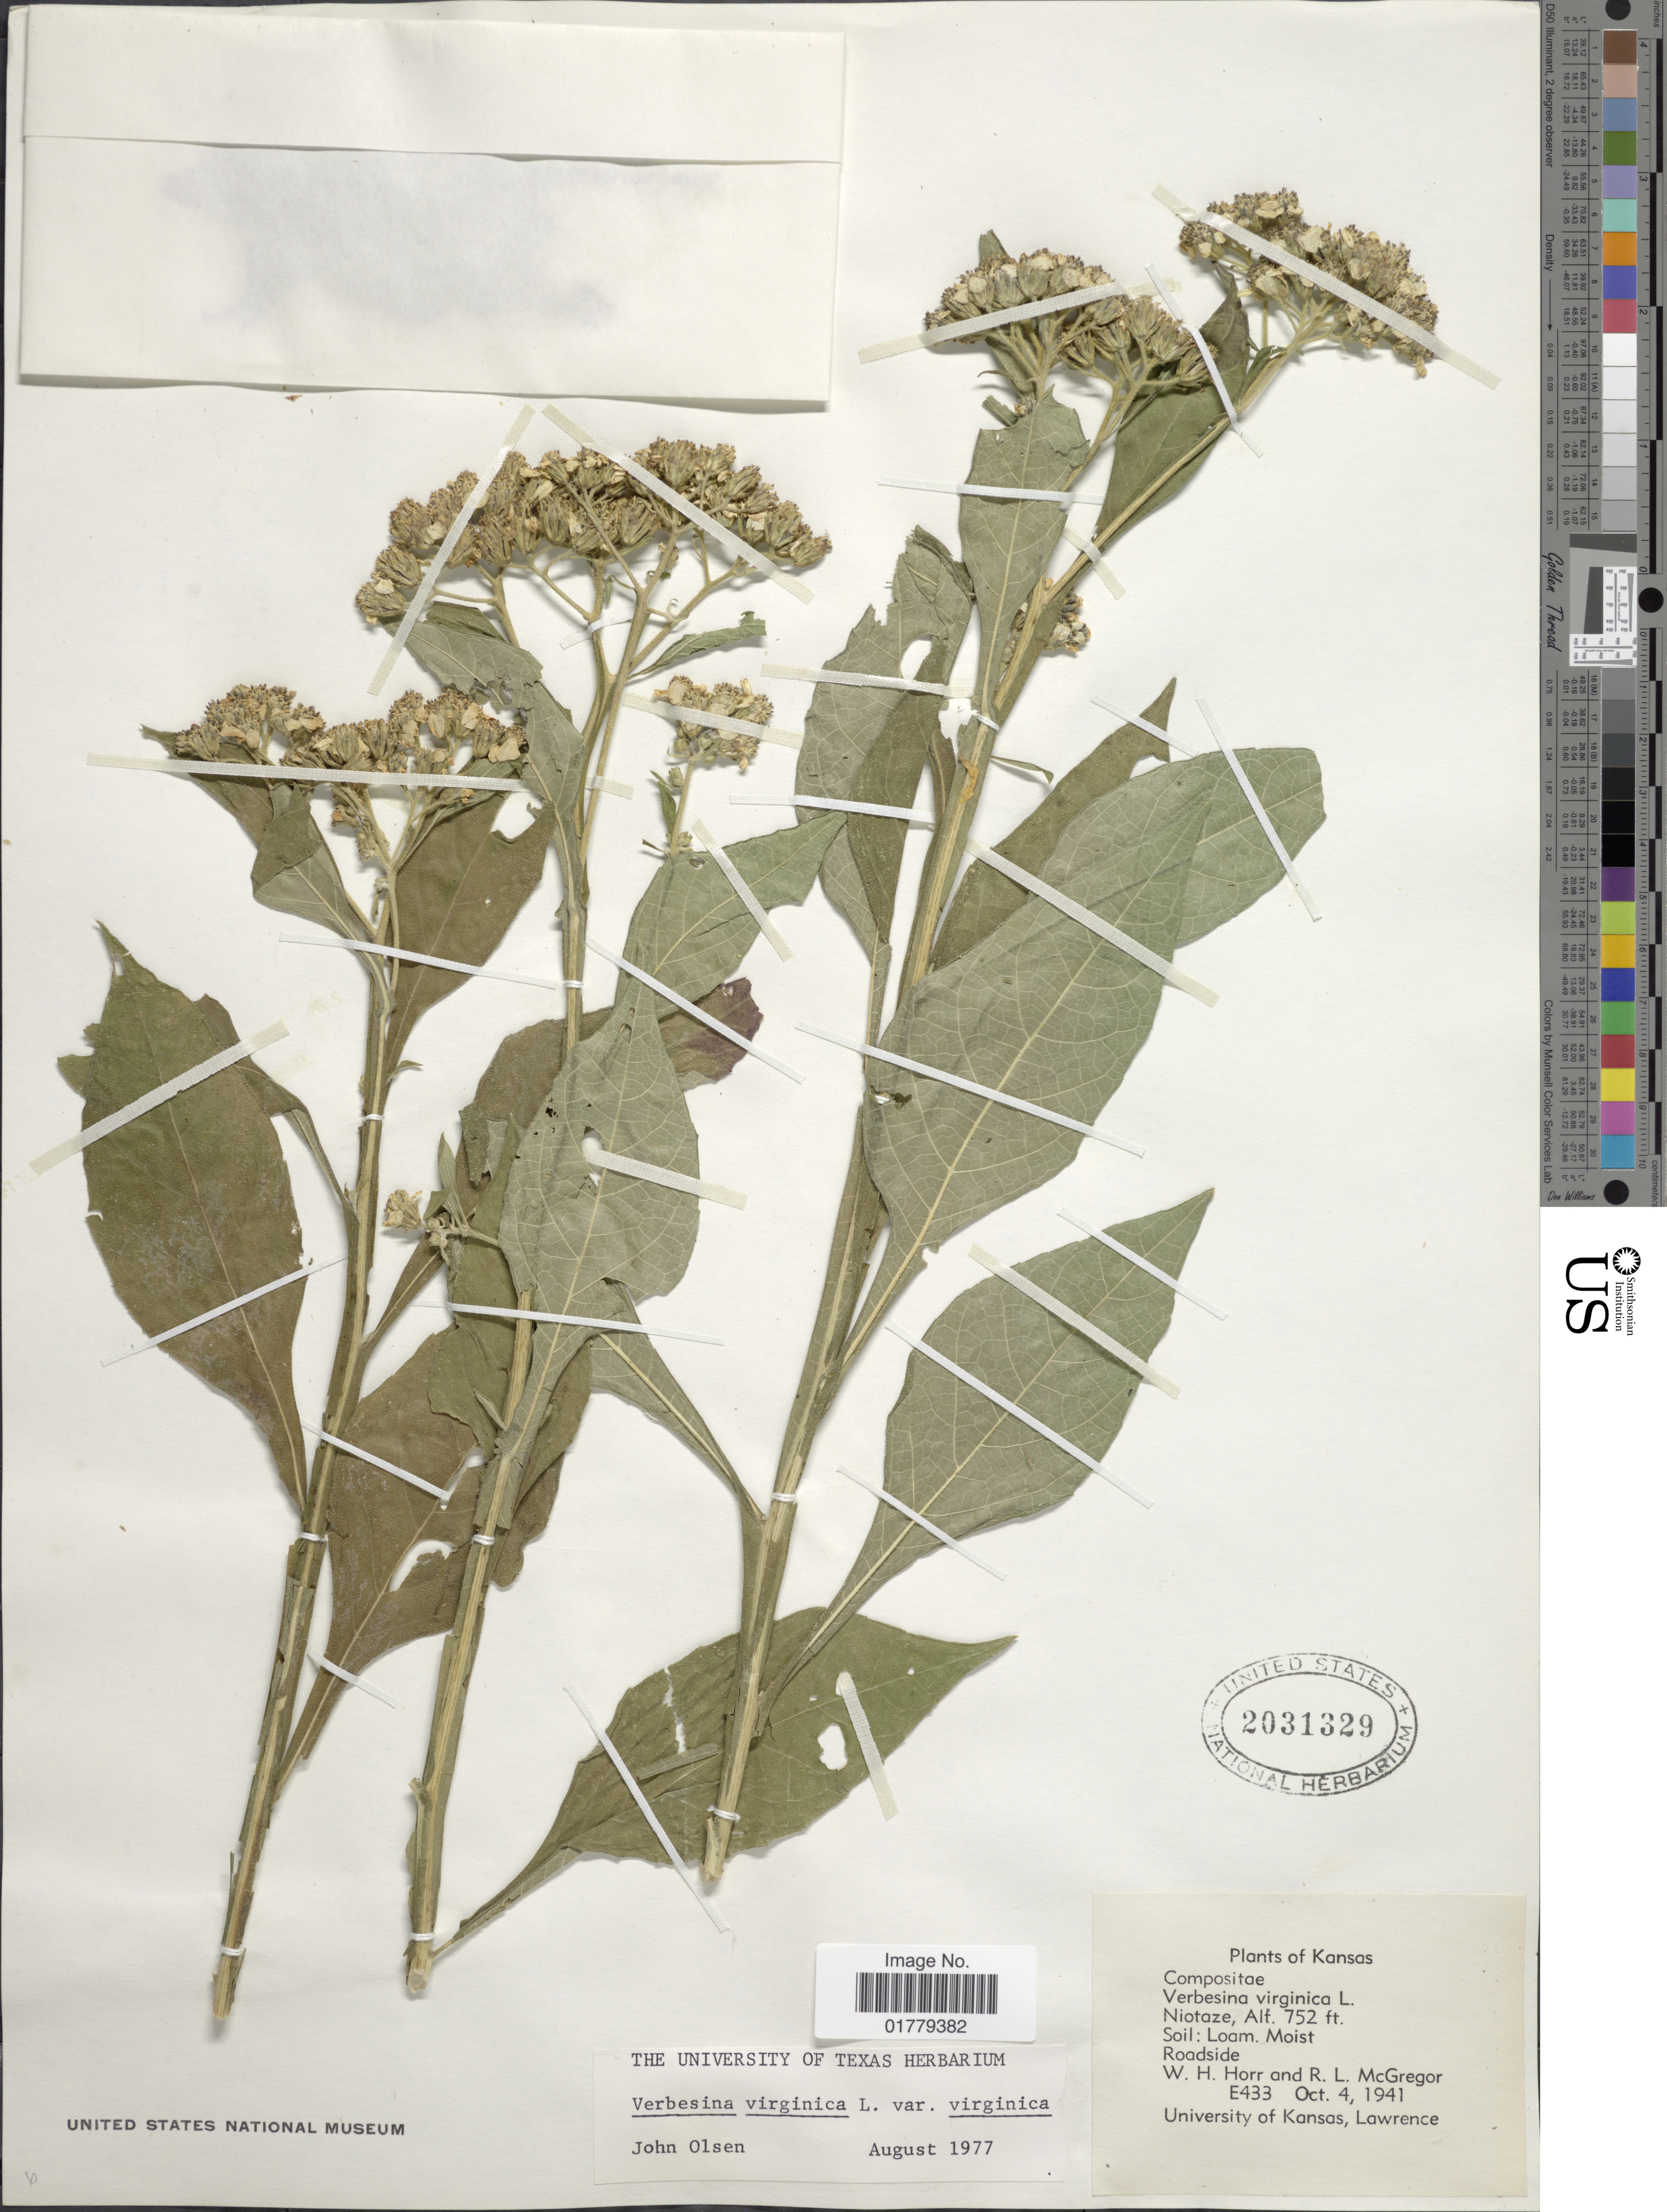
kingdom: Plantae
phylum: Tracheophyta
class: Magnoliopsida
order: Asterales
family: Asteraceae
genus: Verbesina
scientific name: Verbesina virginica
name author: L.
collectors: W. H. Horr & R. McGregor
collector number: E433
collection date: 1941-10-04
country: United States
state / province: Kansas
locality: Niotaze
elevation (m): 229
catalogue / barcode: US 2031329